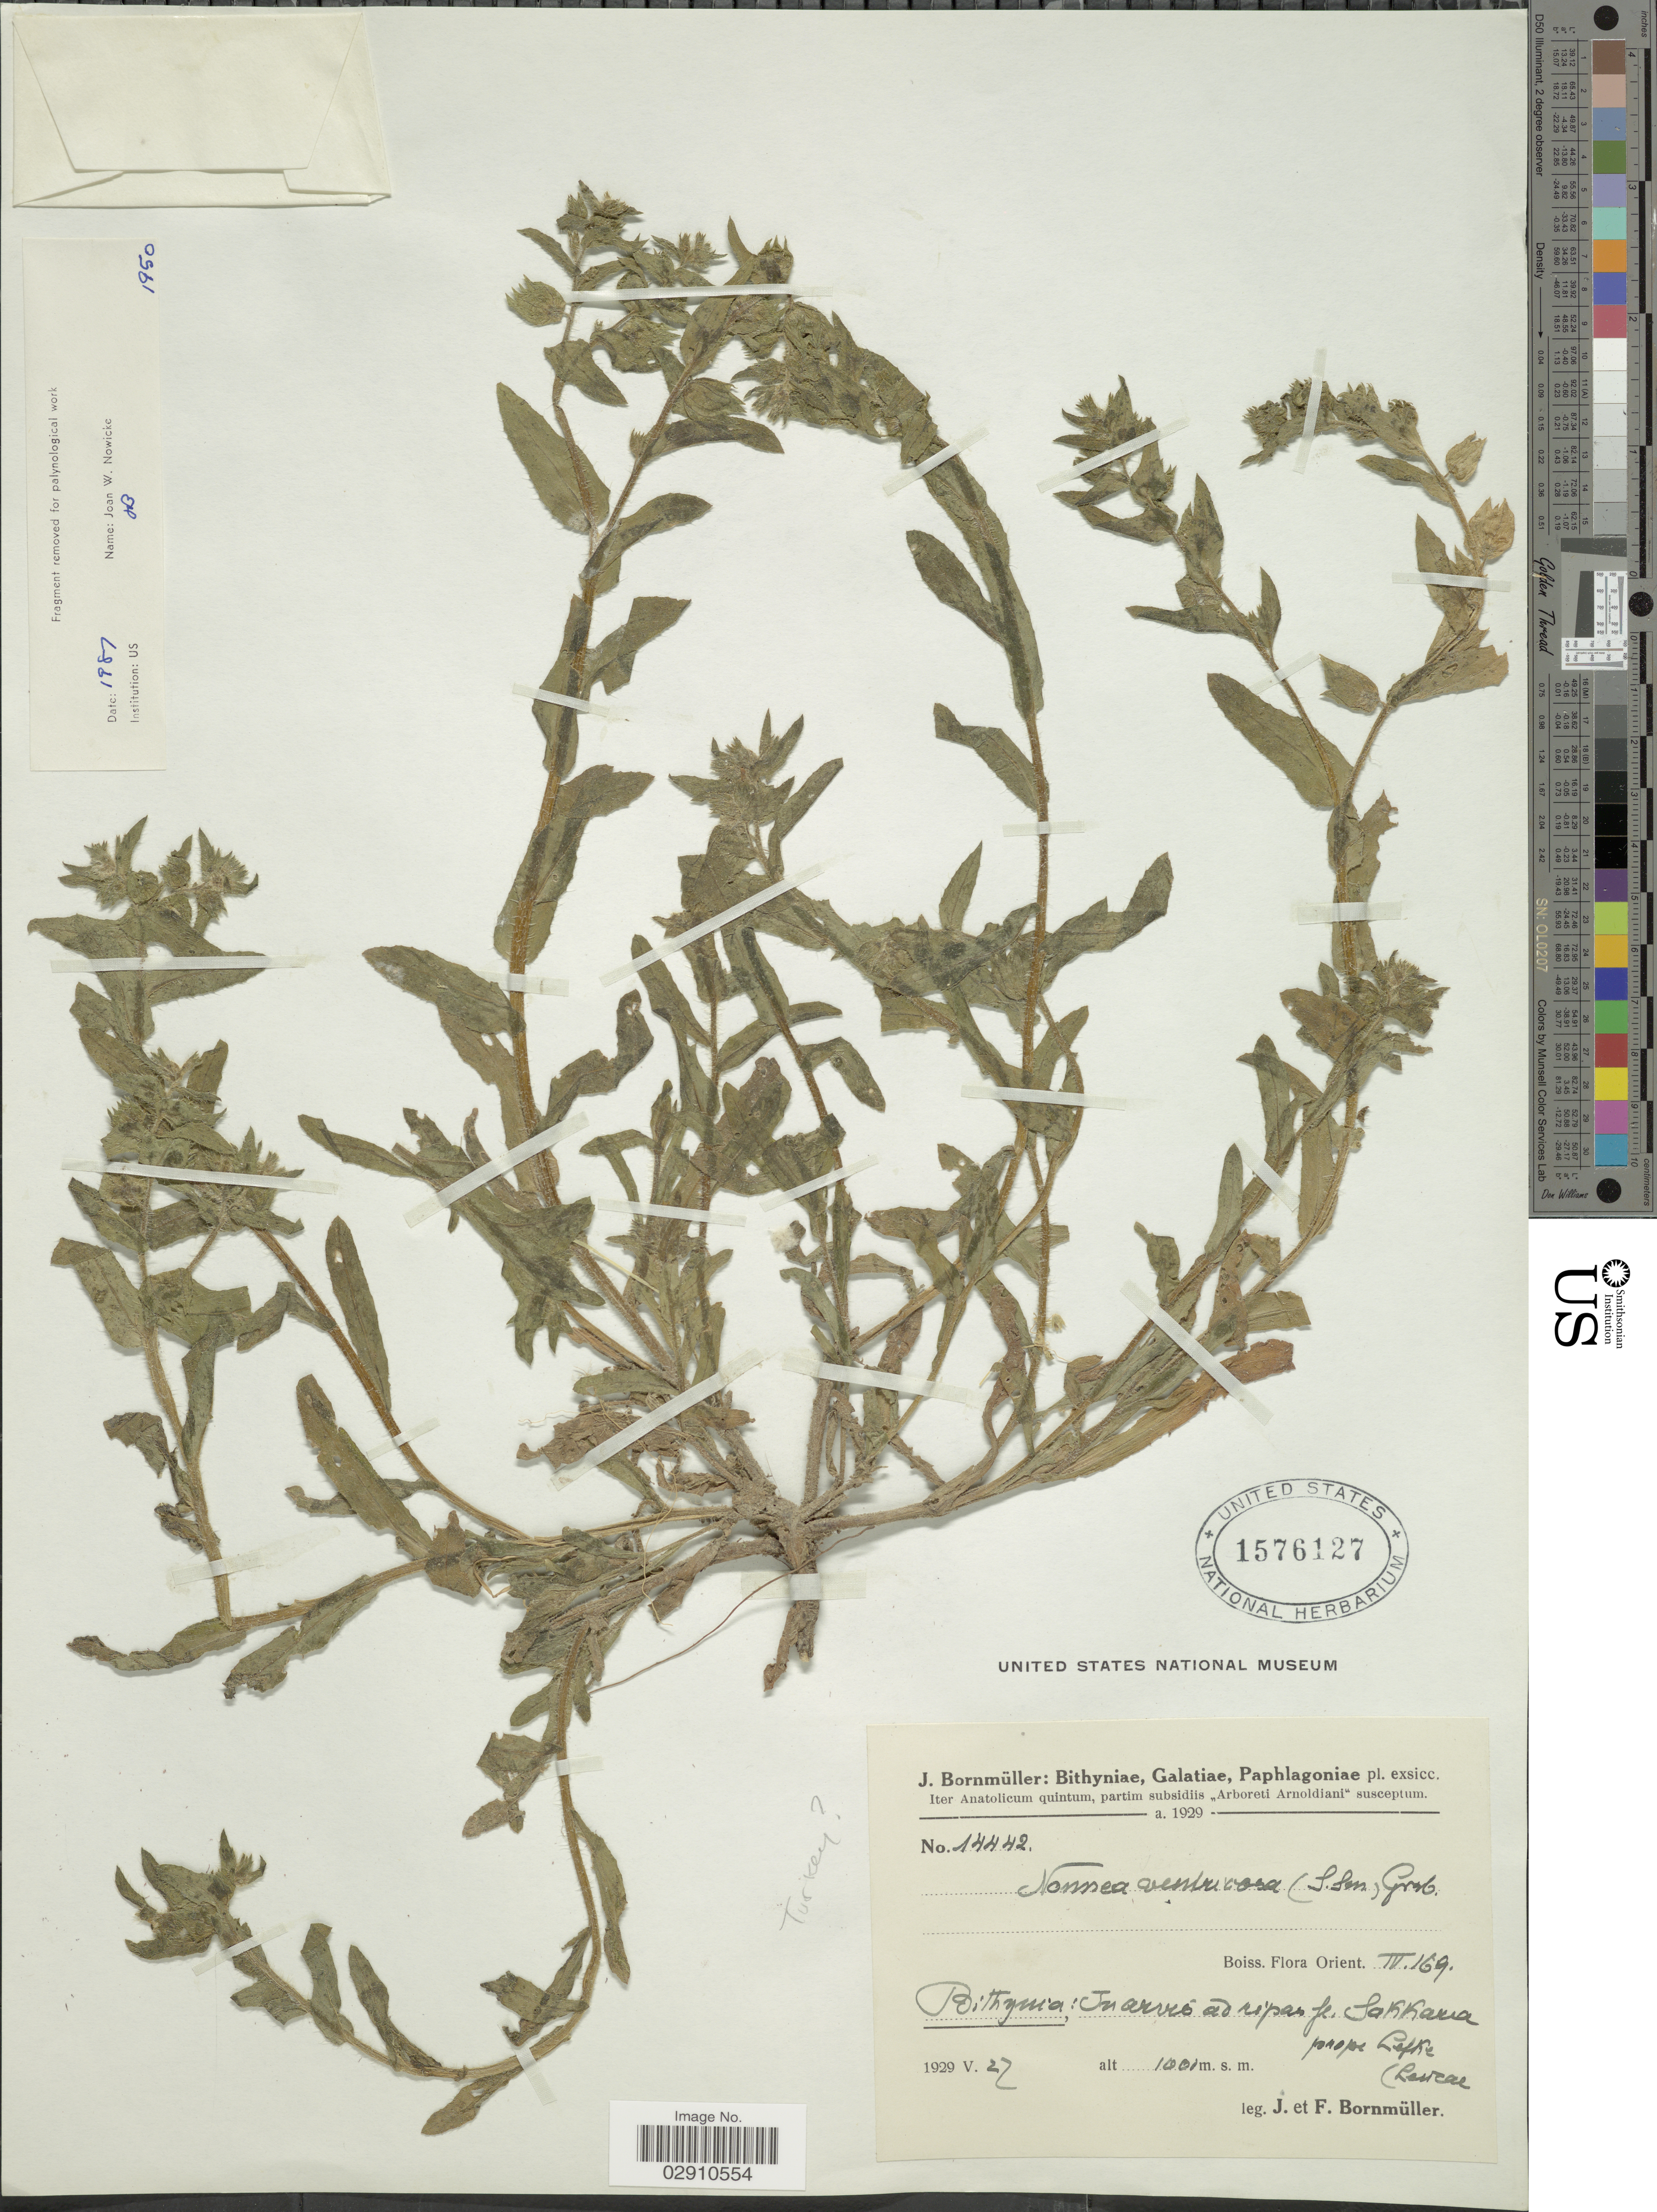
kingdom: Plantae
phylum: Tracheophyta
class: Magnoliopsida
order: Boraginales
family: Boraginaceae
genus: Nonea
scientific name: Nonea ventricosa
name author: Griseb.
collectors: J. Bornmüller & F. Bornmüller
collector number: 14442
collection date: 1929-05-27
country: Turkey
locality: Bithynia: Inarvio ad ripas fr. Sakkaria prope Lefke.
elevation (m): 1000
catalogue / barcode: US 1576127